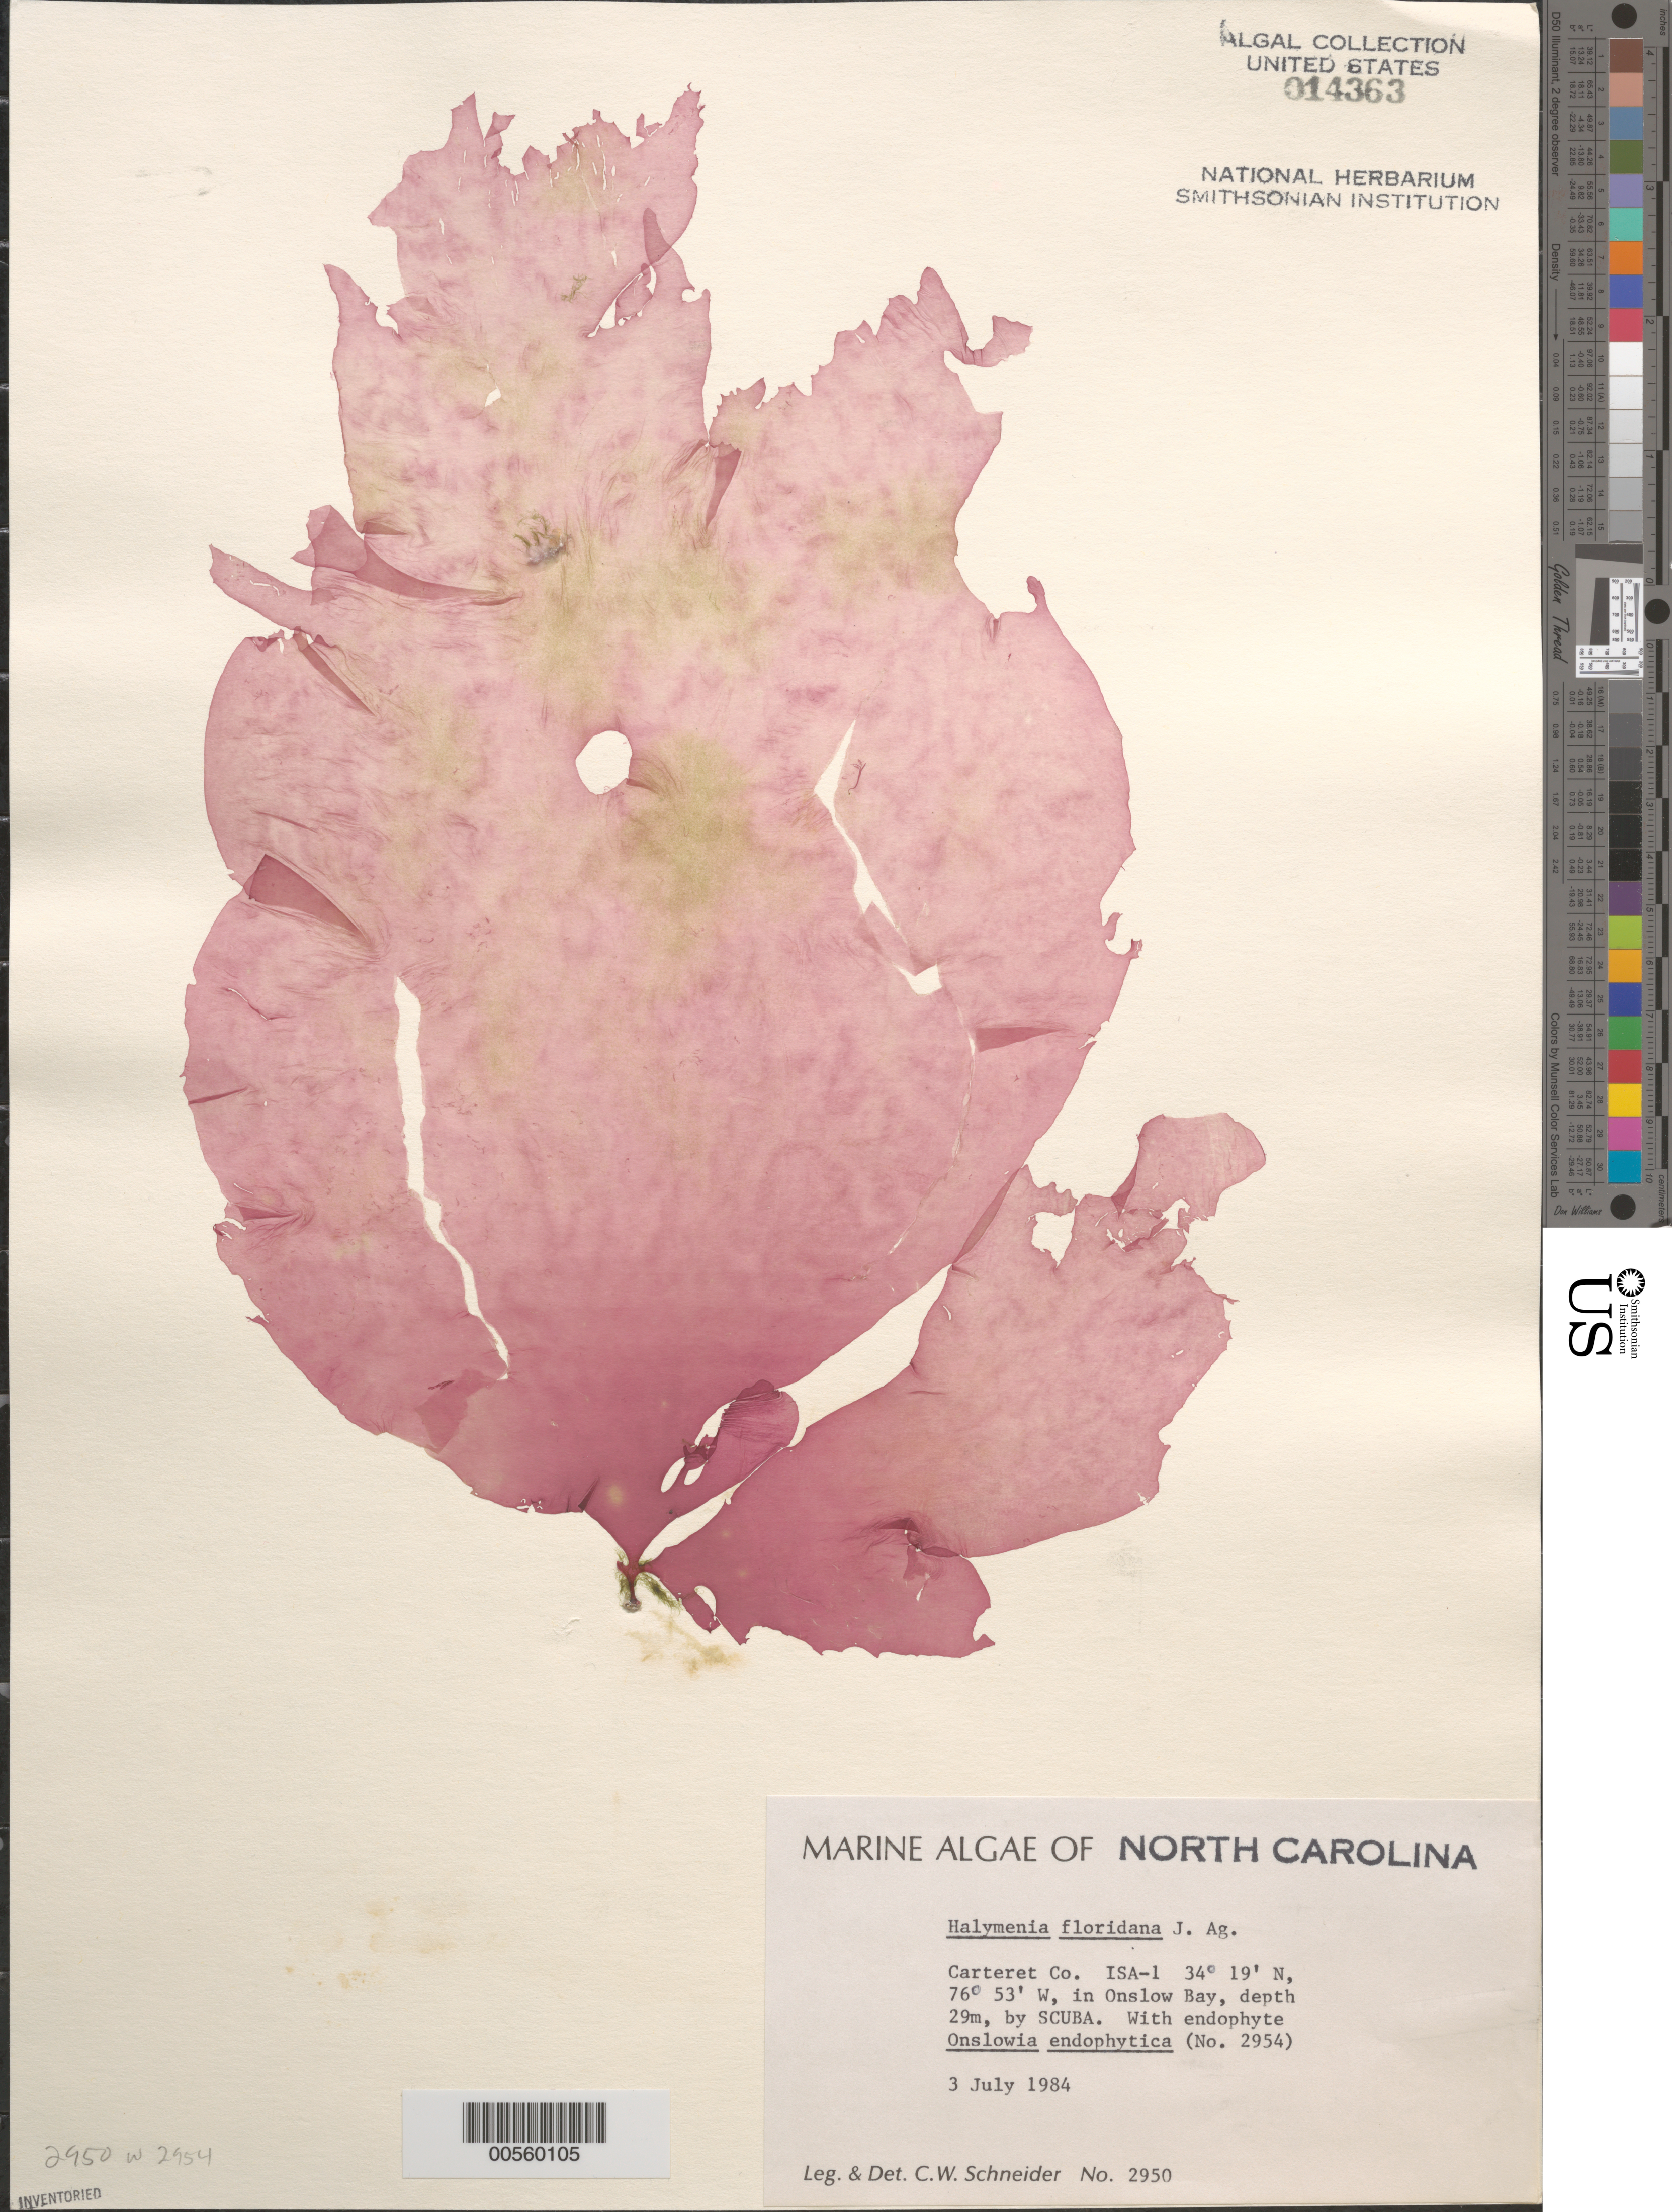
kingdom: Plantae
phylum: Rhodophyta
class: Florideophyceae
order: Halymeniales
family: Halymeniaceae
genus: Halymenia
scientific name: Halymenia floridana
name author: J. Agardh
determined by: Schneider, C. W.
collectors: C. W. Schneider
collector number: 2950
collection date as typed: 03 Jul 1984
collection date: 1984-07-03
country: United States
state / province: North Carolina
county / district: Carteret County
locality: Onslow Bay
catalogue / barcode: US 14363